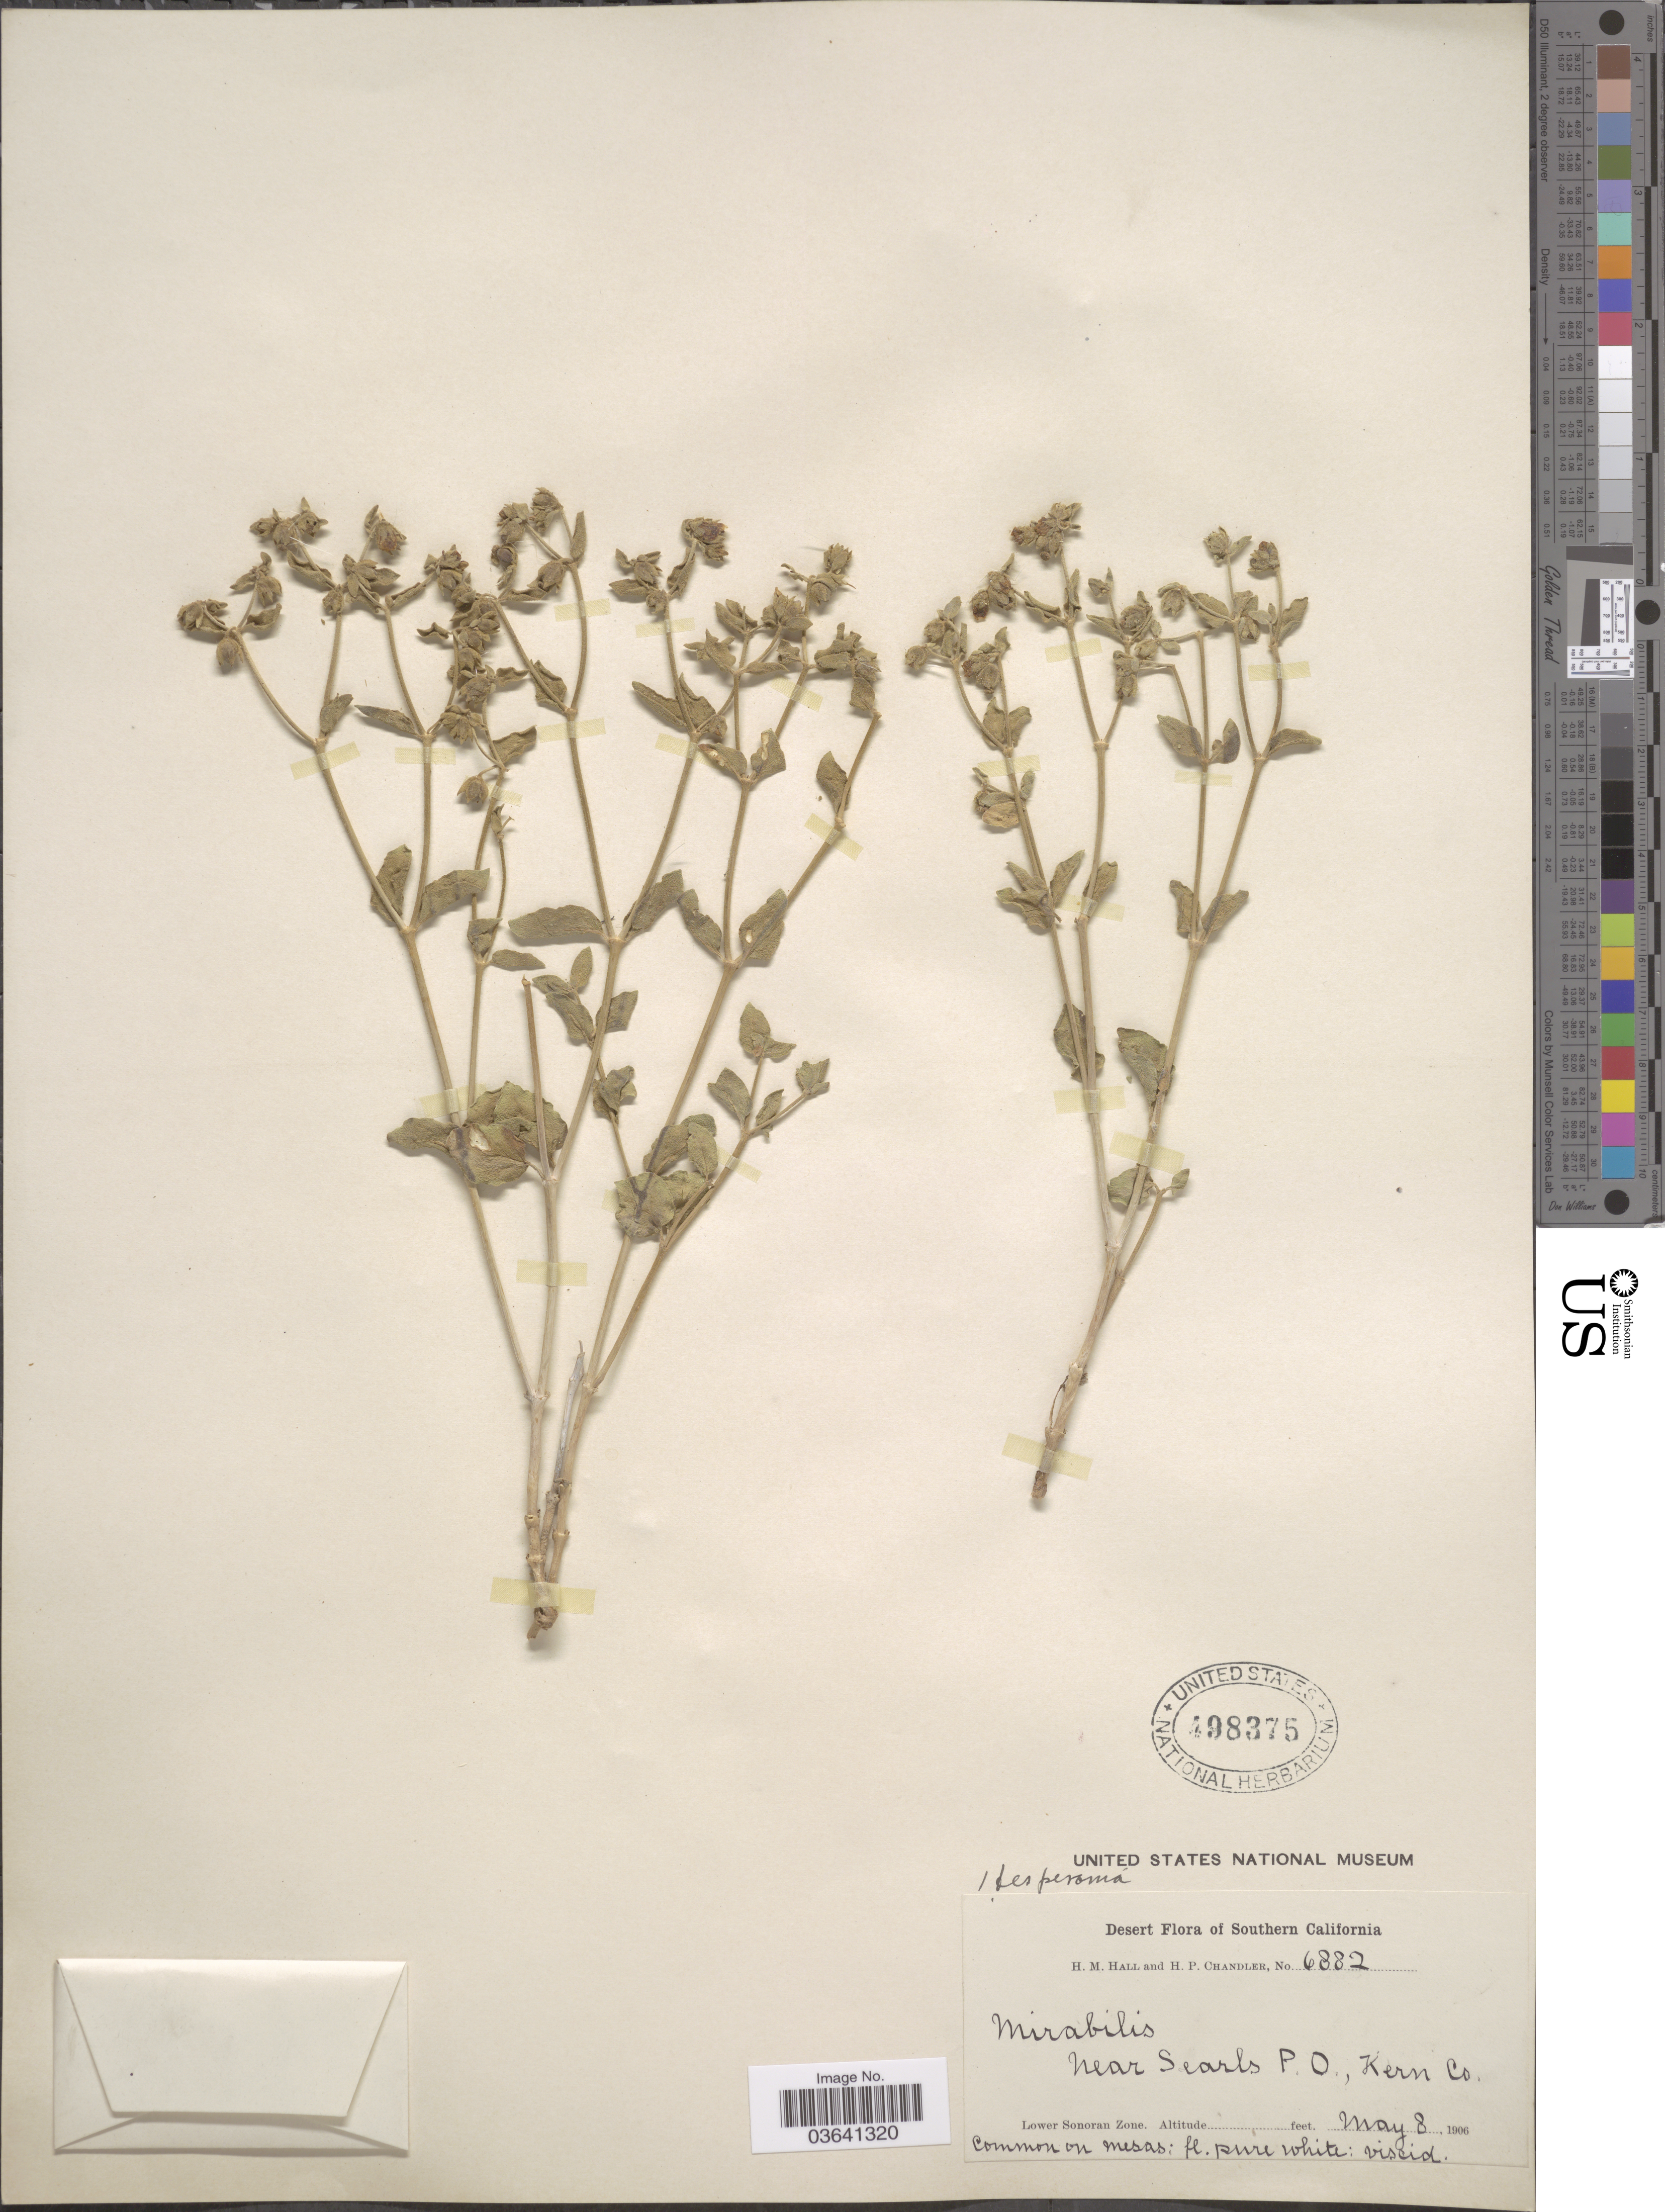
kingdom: Plantae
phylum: Tracheophyta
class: Magnoliopsida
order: Caryophyllales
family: Nyctaginaceae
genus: Mirabilis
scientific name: Mirabilis sp.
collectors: H. M. Hall & H. Chandler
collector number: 6882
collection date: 1906-05-08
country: United States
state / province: California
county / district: Kern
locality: Desert of Southern California. Near Searls P. O., Kern Co. Lower Sonoran Zone.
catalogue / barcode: US 498375